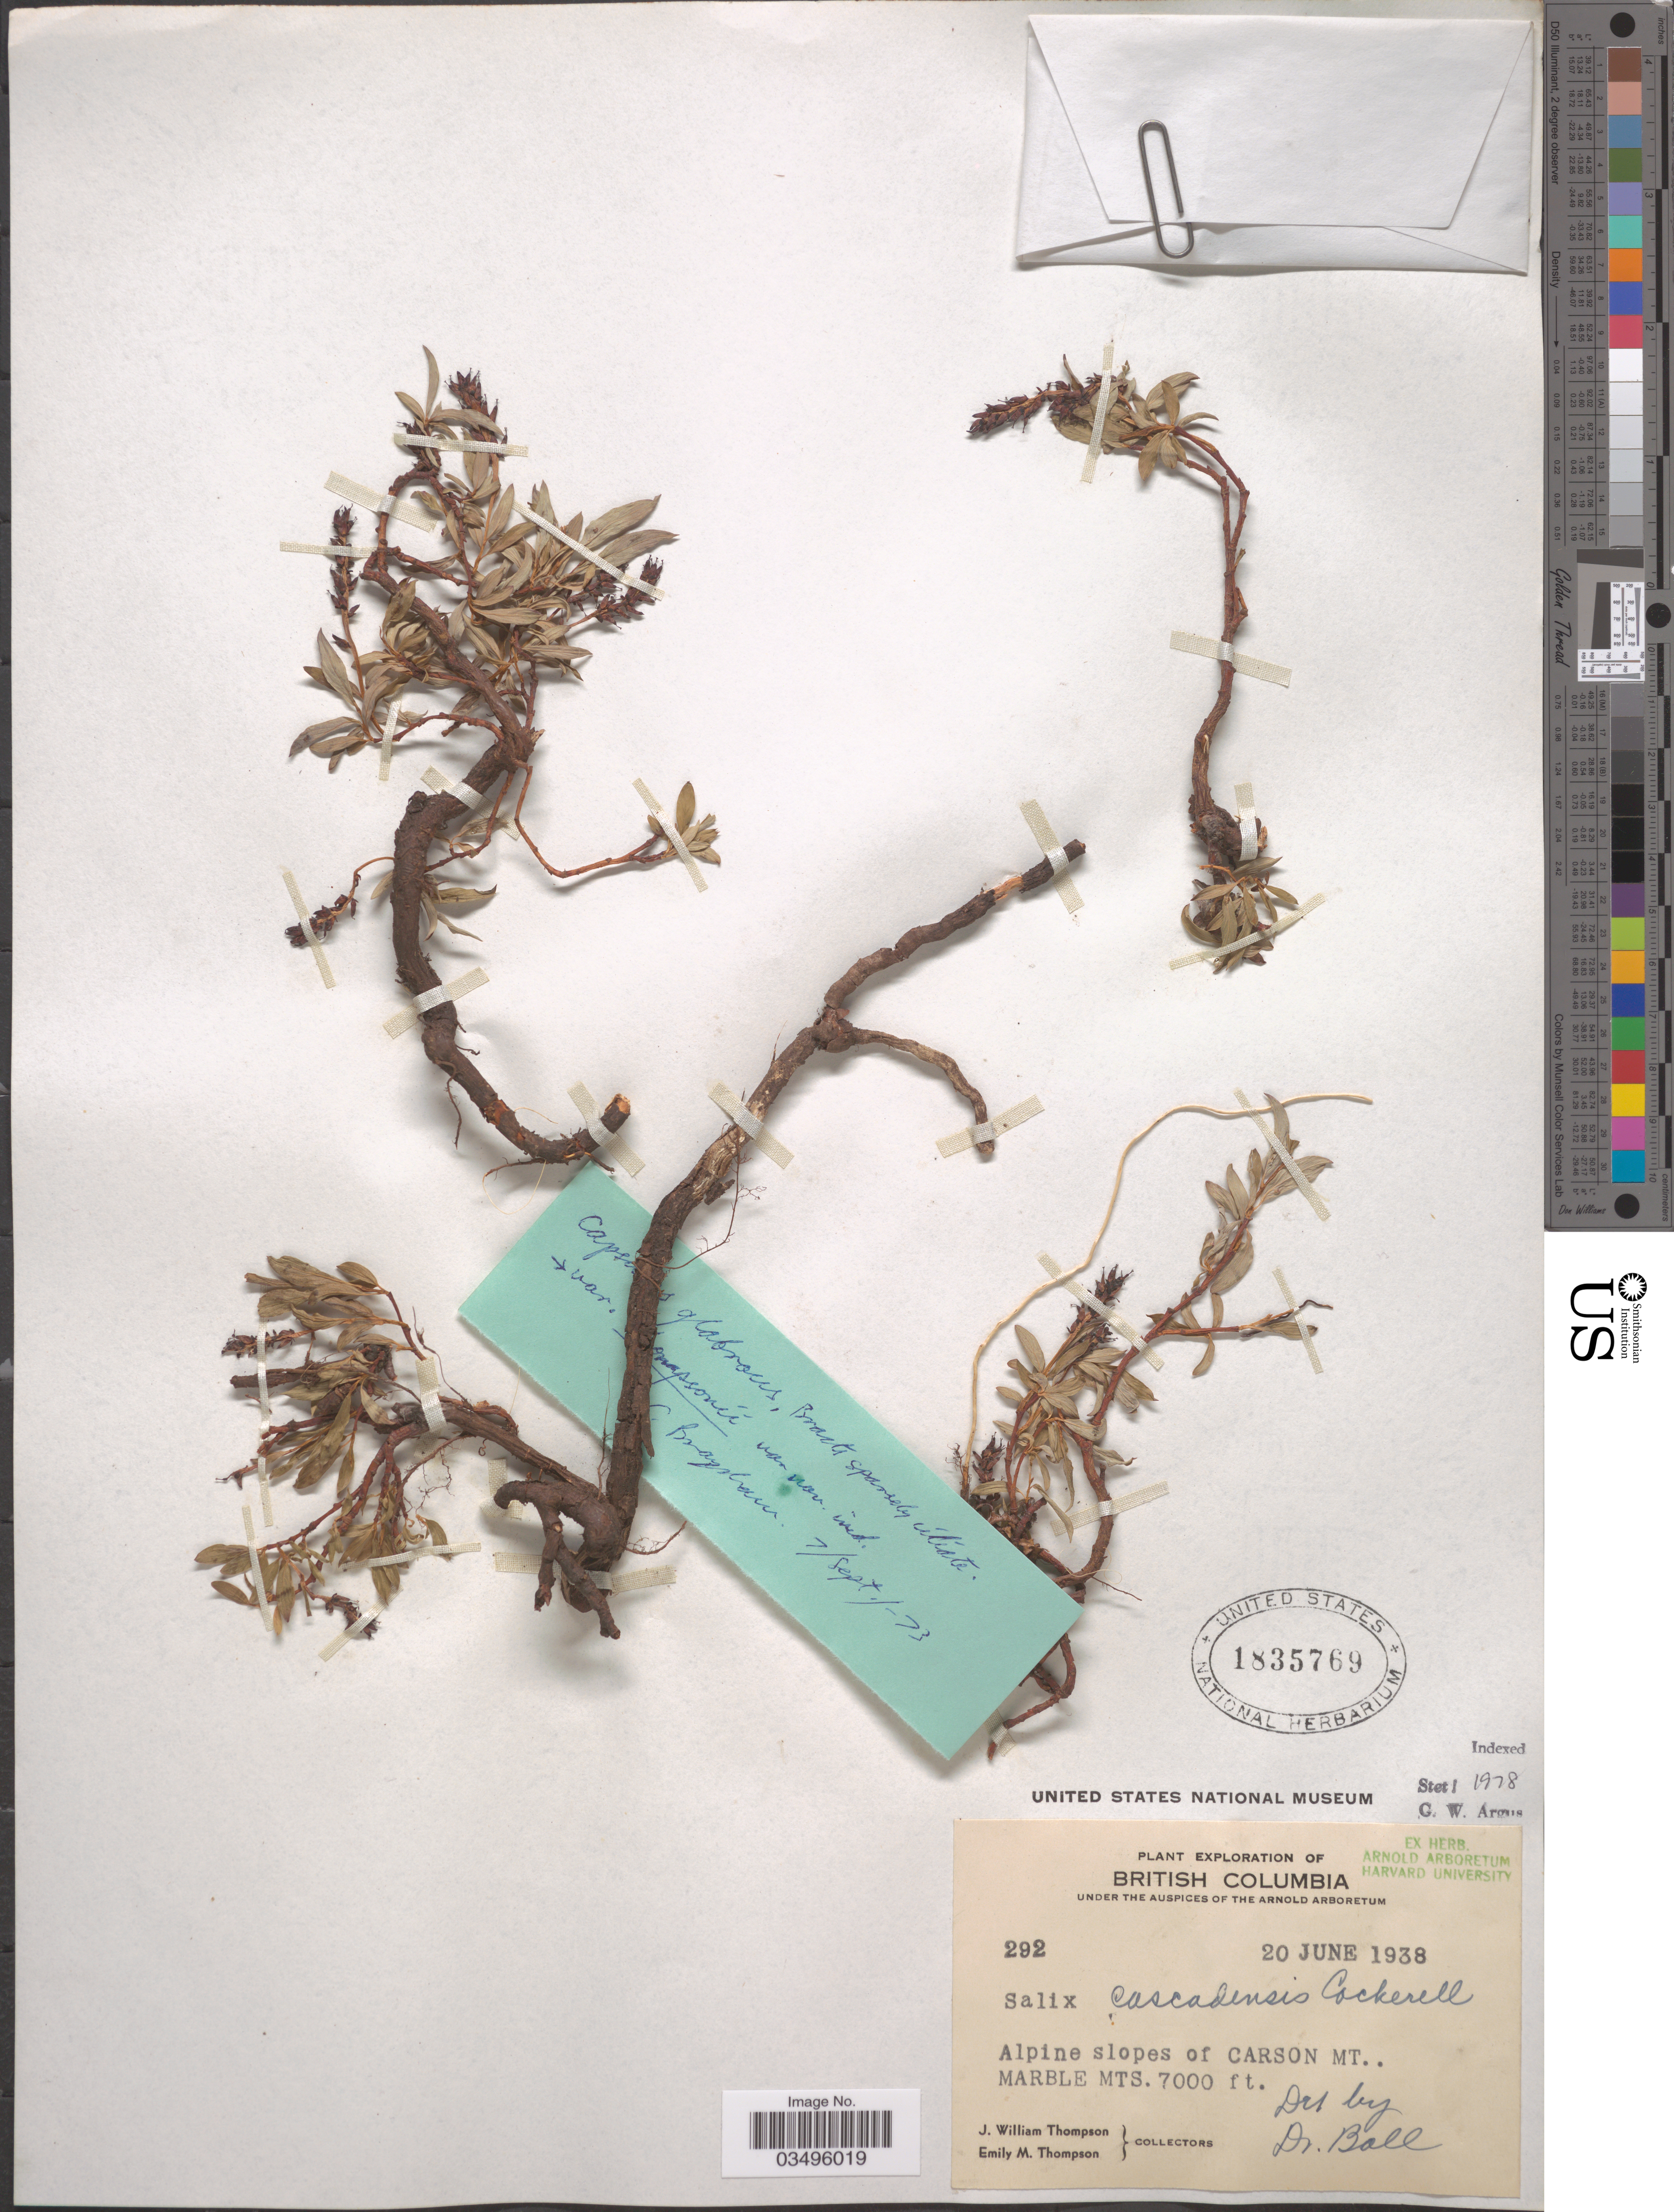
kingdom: Plantae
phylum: Tracheophyta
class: Magnoliopsida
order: Malpighiales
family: Salicaceae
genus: Salix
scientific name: Salix cascadensis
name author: Cockerell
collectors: J. W. Thompson & E. M. Thompson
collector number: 292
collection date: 1938-06-20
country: Canada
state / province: British Columbia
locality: Alpine slopes of Carson Mt. Marble Mts.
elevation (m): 2134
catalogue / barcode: US 1835769